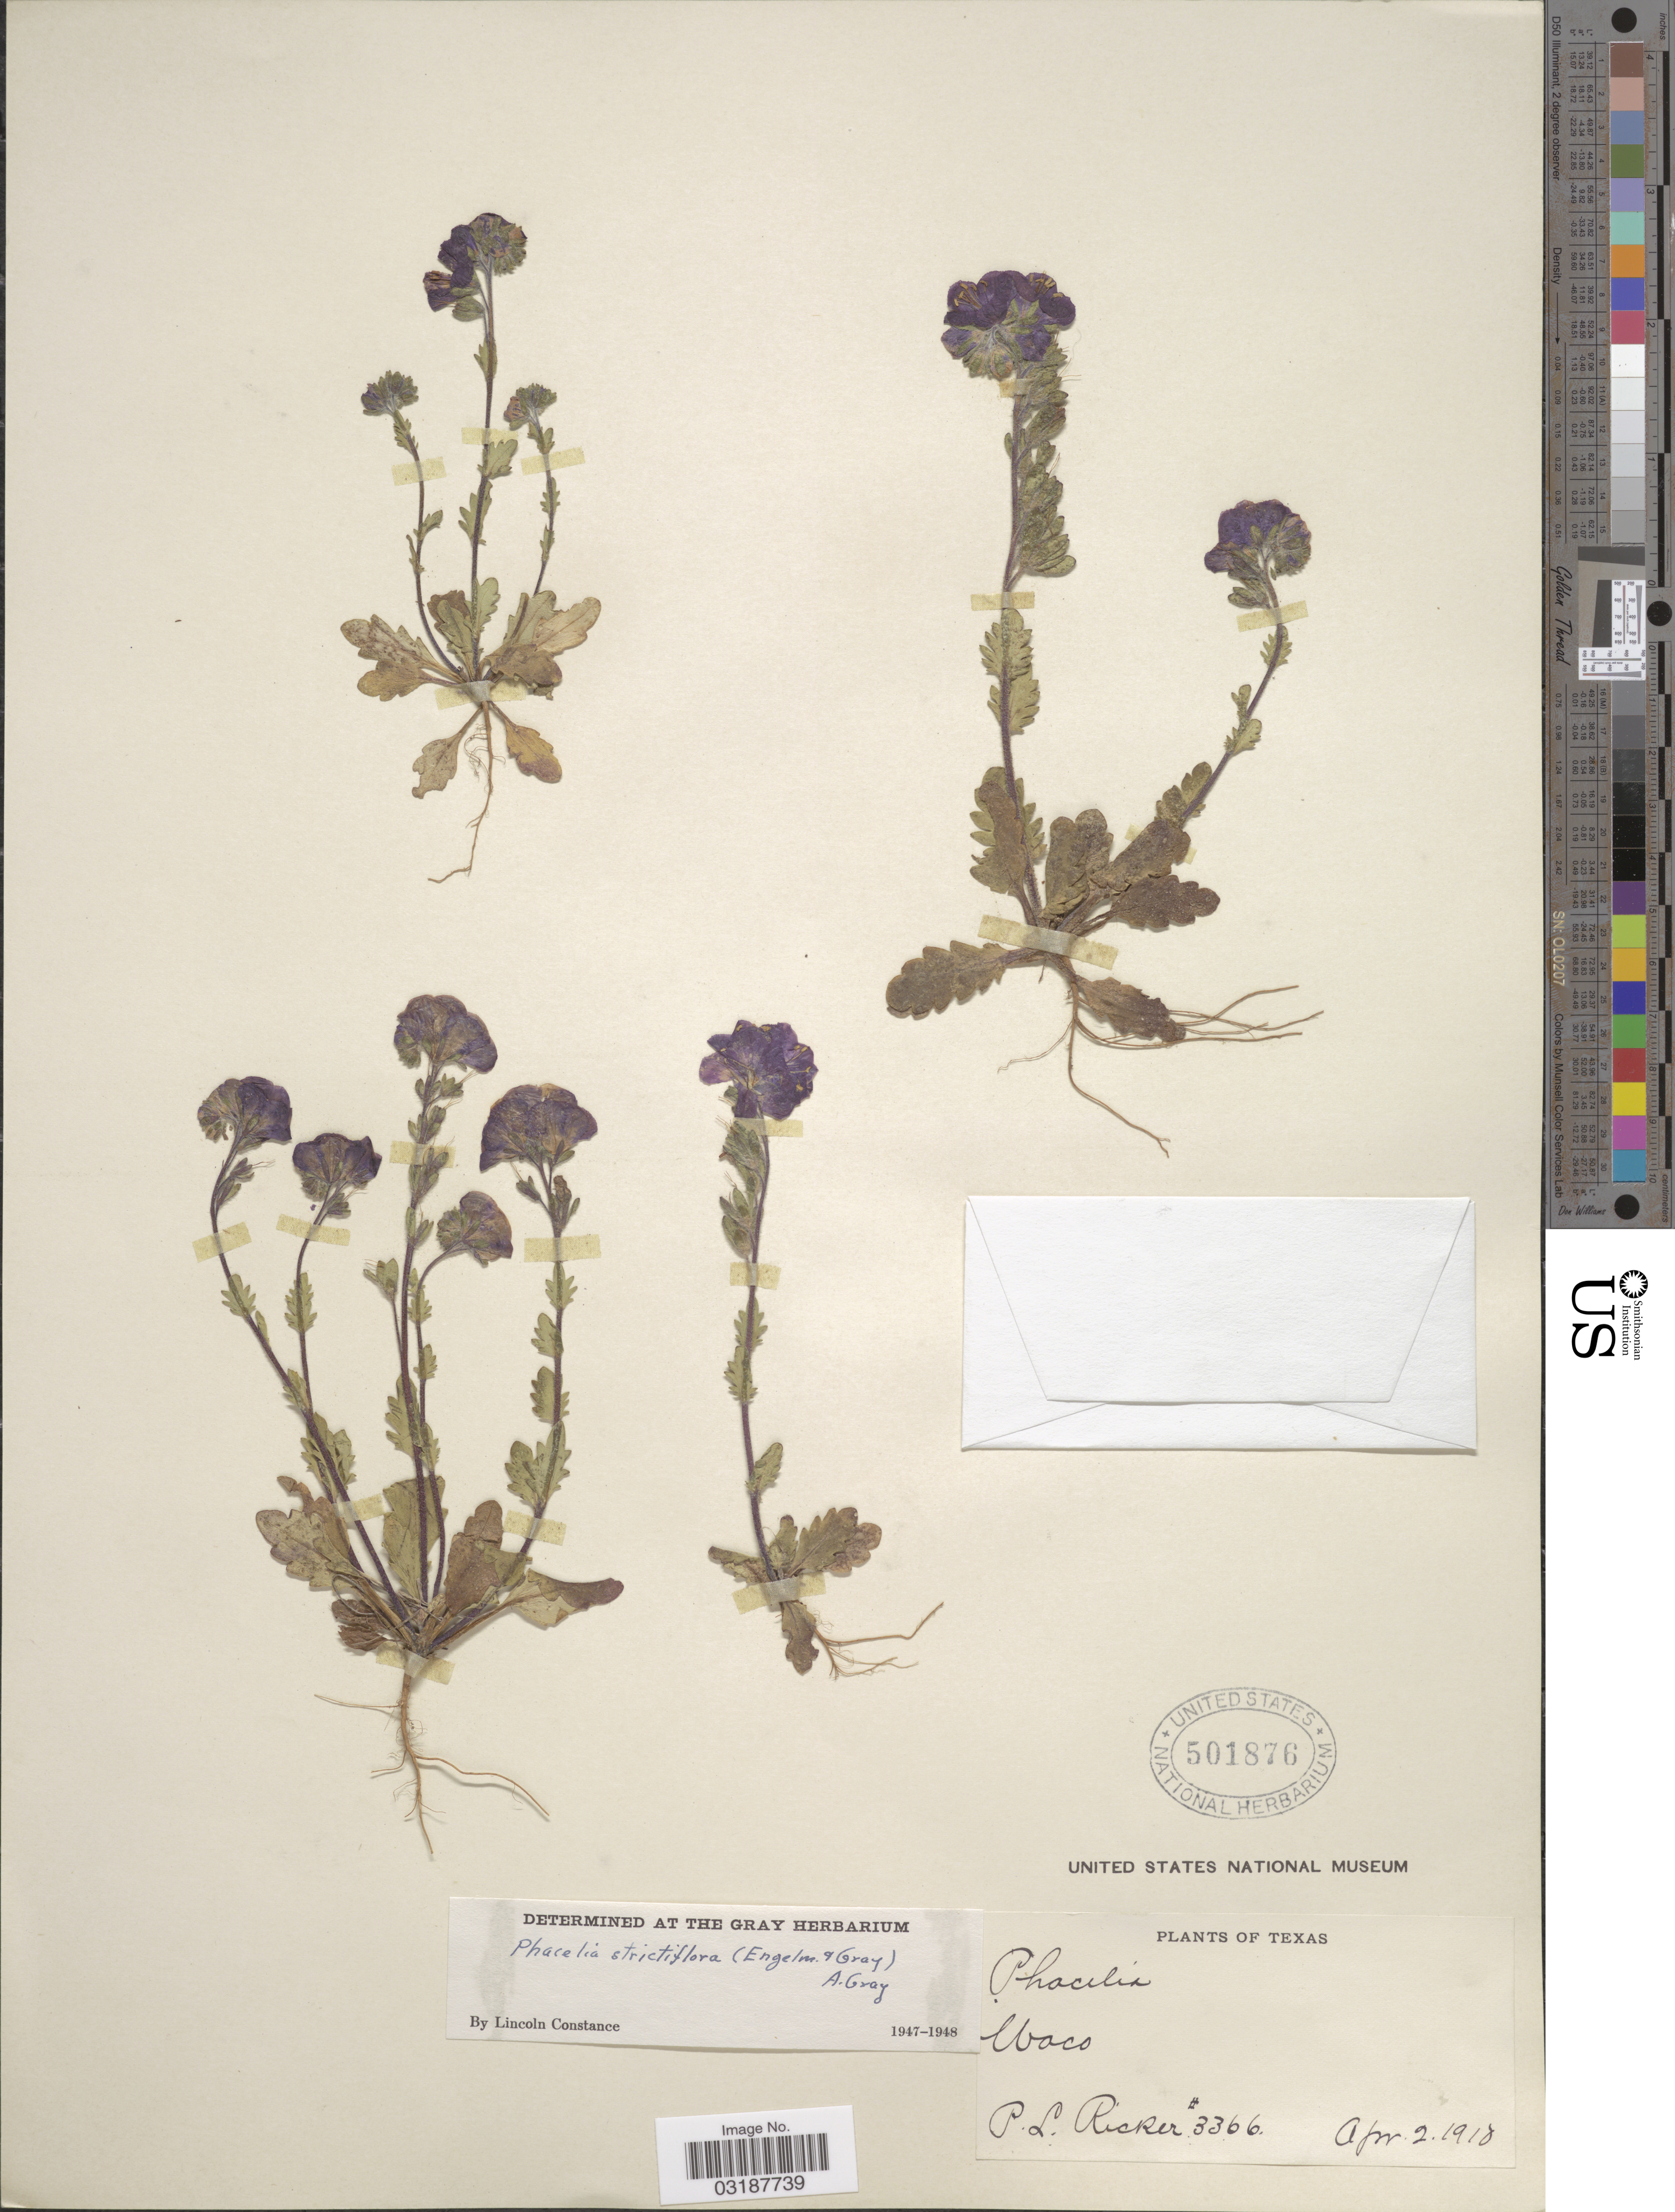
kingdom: Plantae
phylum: Tracheophyta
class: Magnoliopsida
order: Boraginales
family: Hydrophyllaceae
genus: Phacelia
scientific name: Phacelia strictiflora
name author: (Engelm. & A. Gray) A. Gray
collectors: P. Ricker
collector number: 3366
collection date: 1910-04-02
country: United States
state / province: Texas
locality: Waco.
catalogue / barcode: US 501876